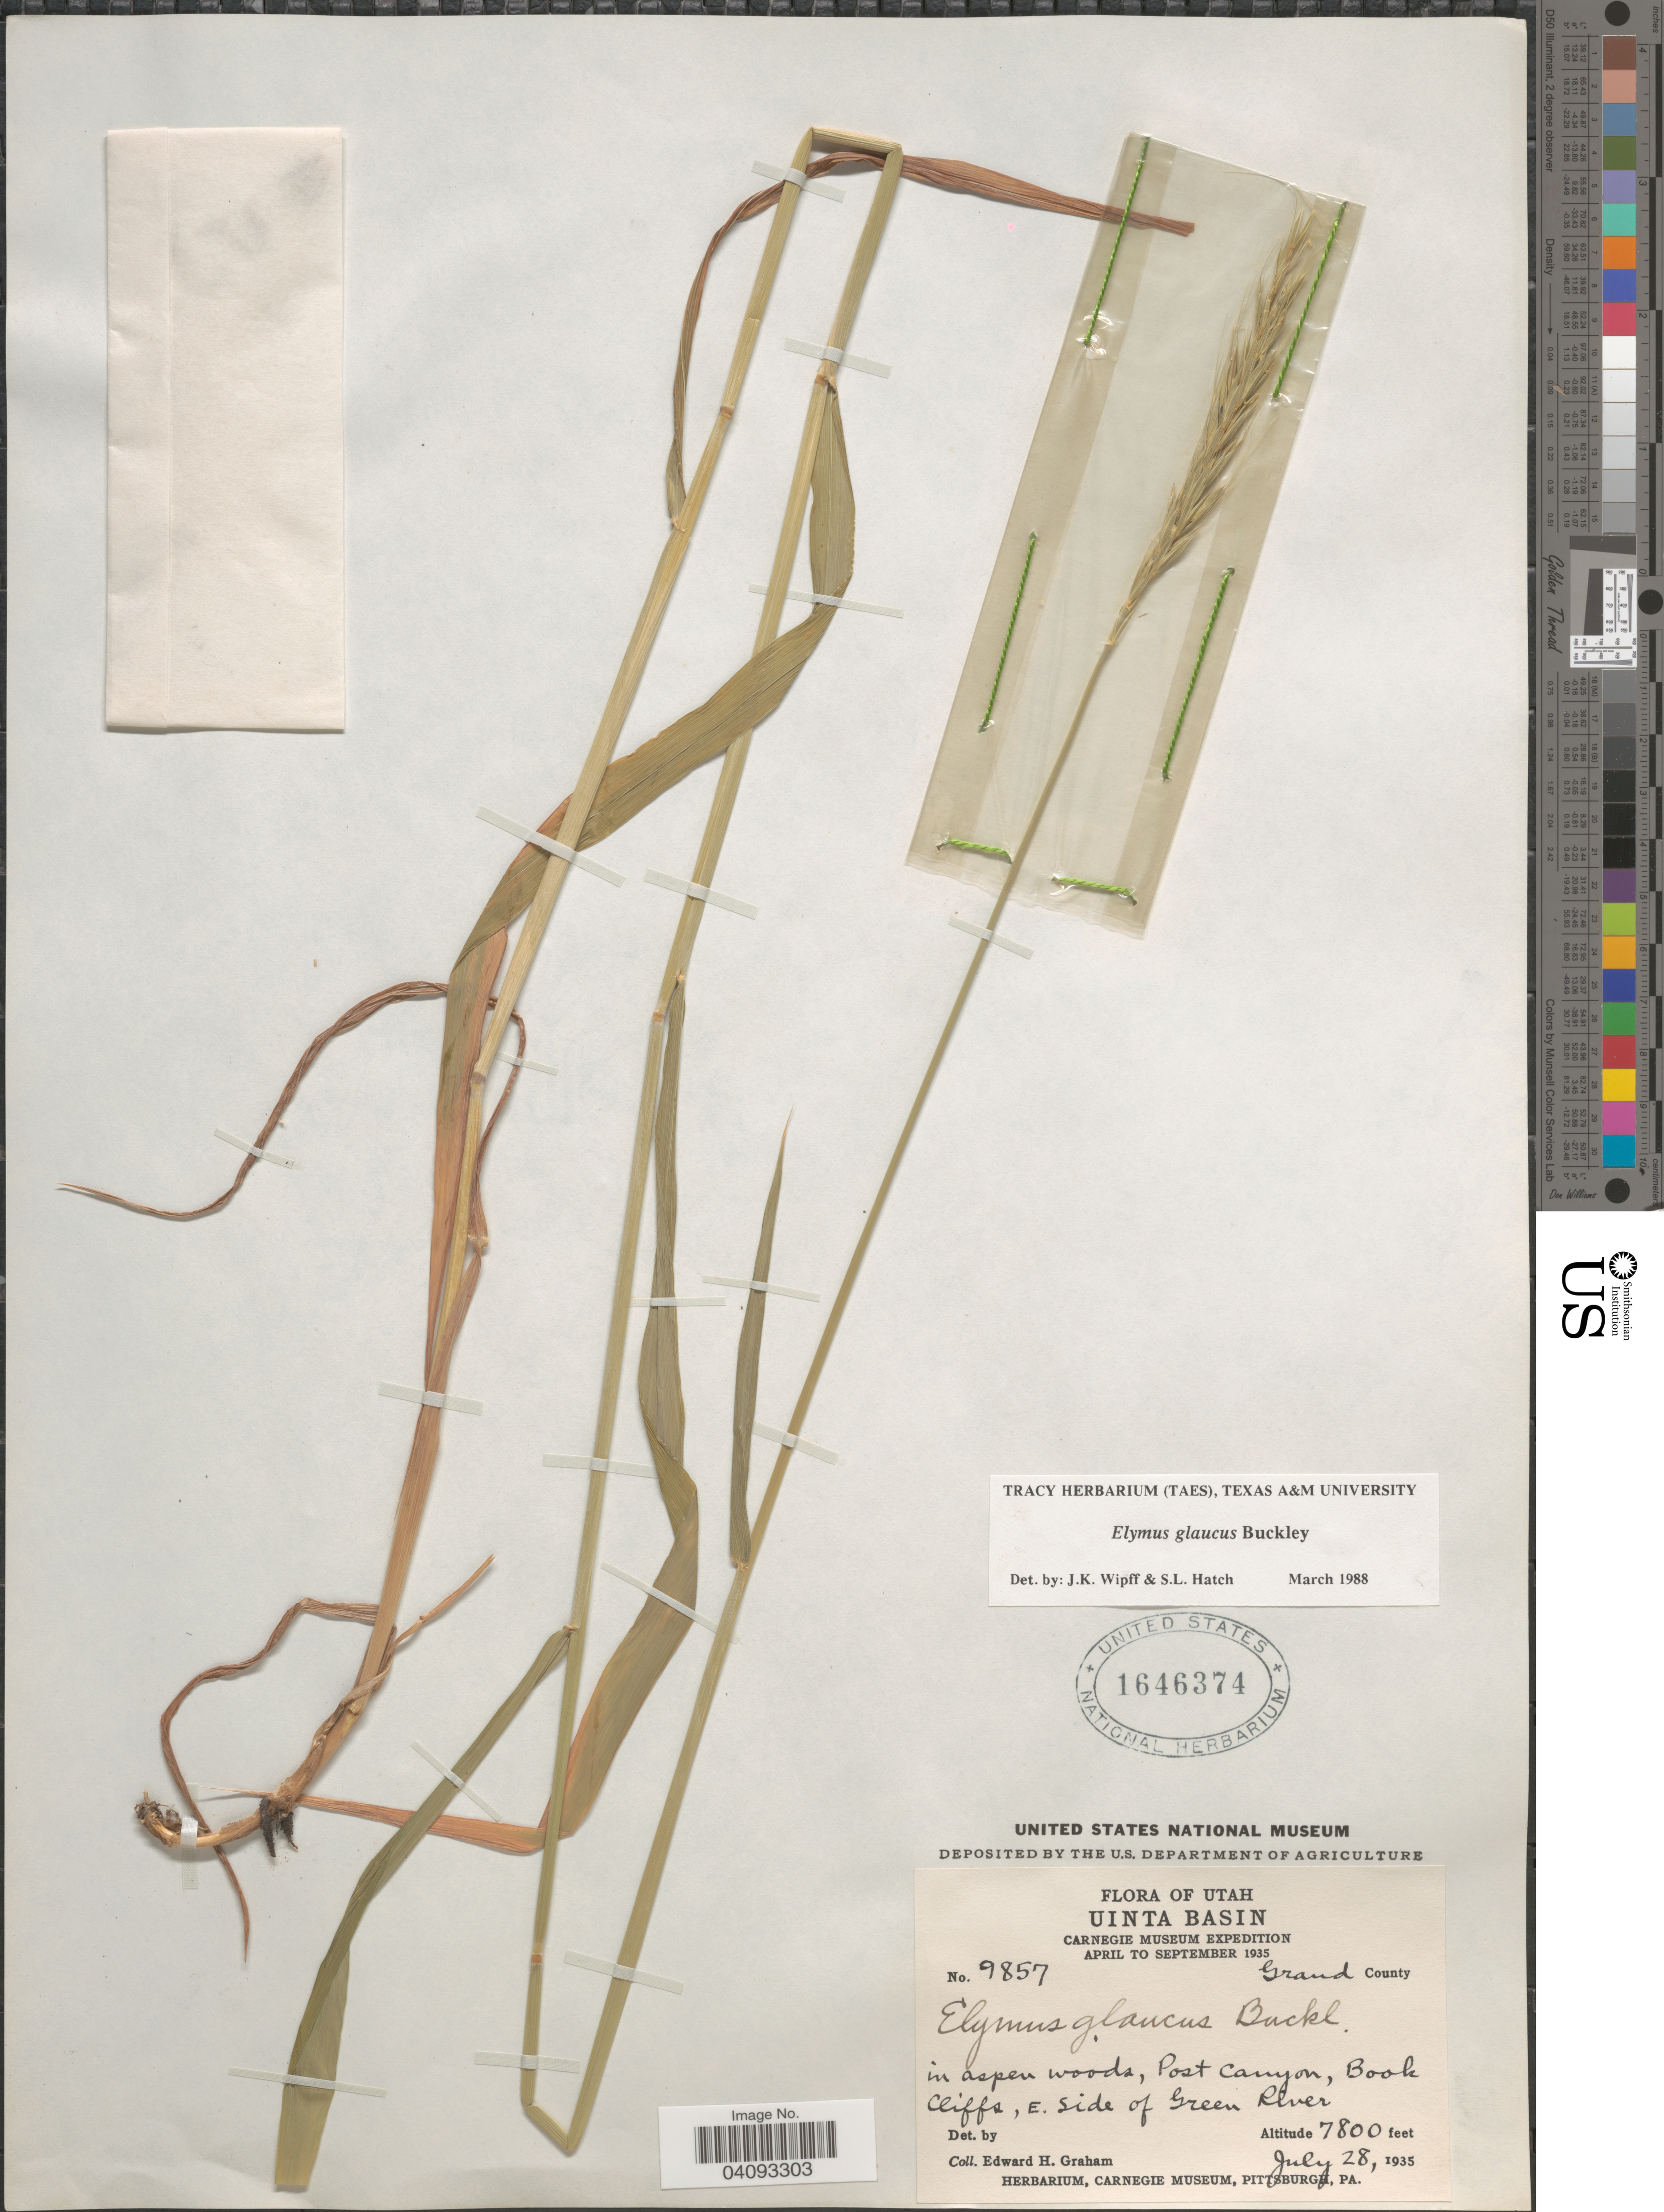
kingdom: Plantae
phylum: Tracheophyta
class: Liliopsida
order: Poales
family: Poaceae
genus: Elymus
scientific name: Elymus glaucus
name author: Buckley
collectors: E. H. Graham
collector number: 9857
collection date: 1935-07-28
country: United States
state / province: Utah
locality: Uinta Basin. Carnegie Museum Expedition April to September 1935. Grand County. In aspen woods, Post Canyon, Book Cliffs, E. side of Green River.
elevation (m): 2377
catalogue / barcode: US 1646374